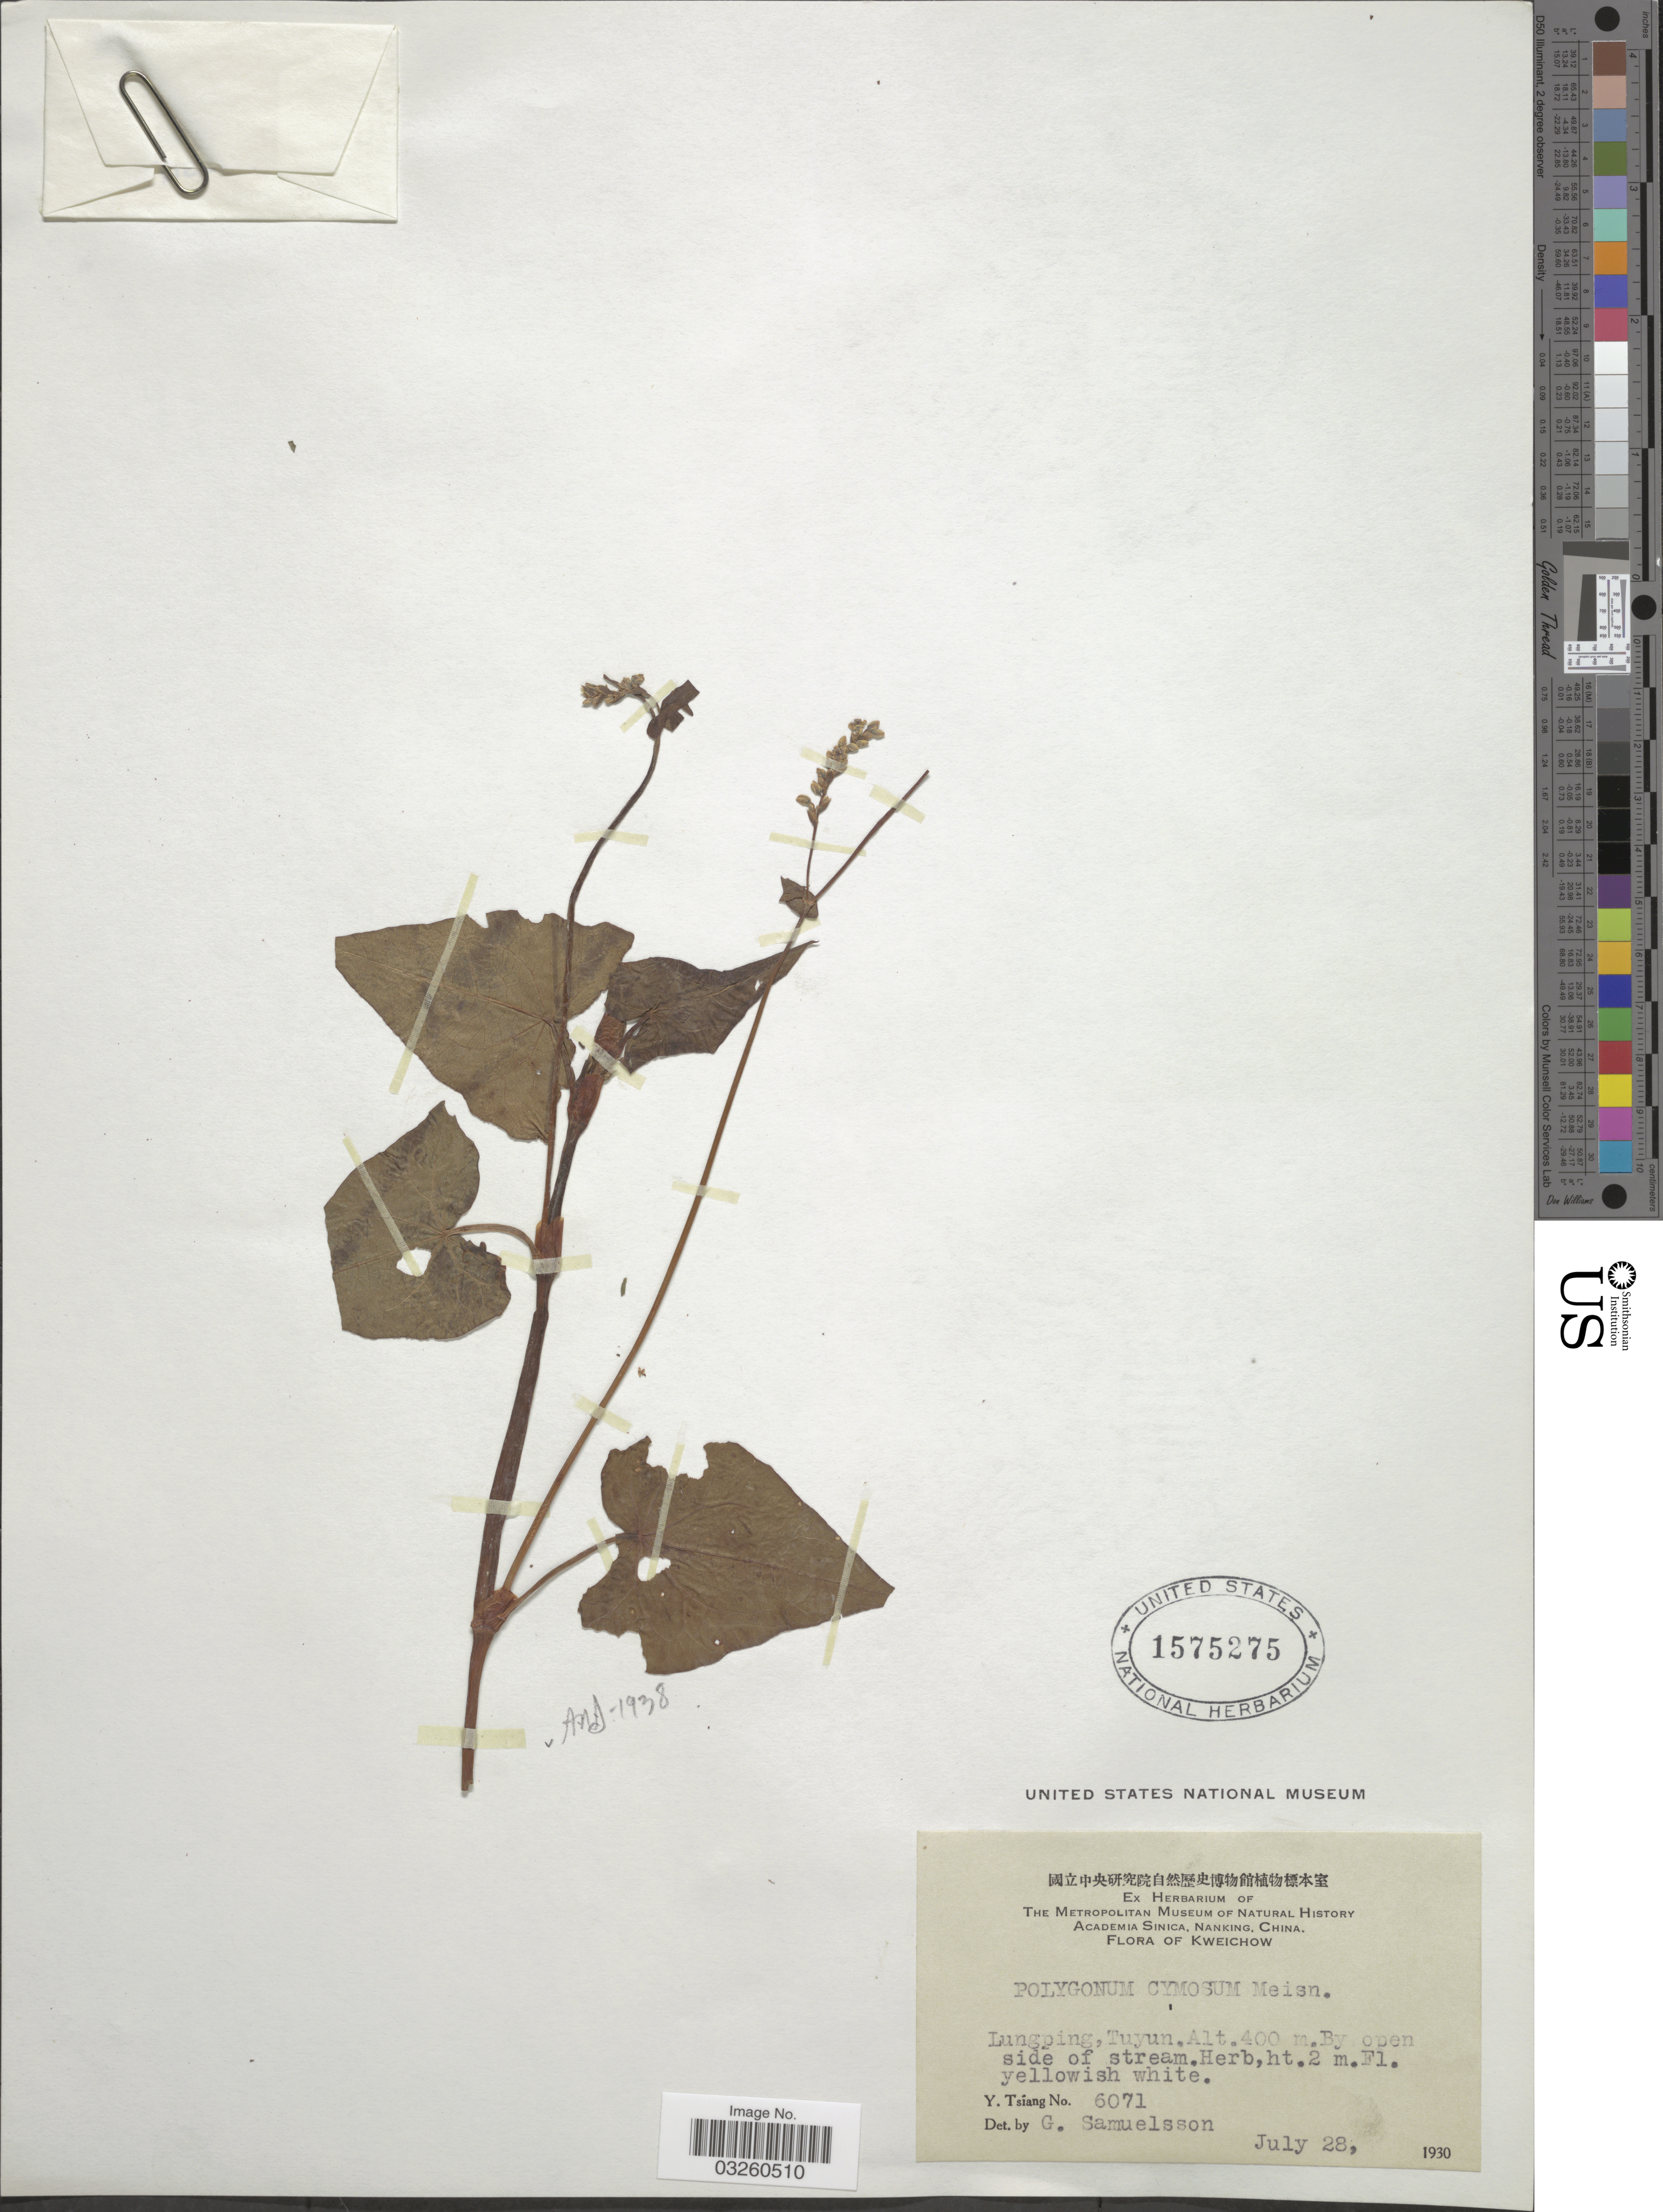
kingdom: Plantae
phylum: Tracheophyta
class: Magnoliopsida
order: Caryophyllales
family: Polygonaceae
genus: Fagopyrum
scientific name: Fagopyrum cymosum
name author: (Trevir.) Meisn.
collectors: Y. Tsiang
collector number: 6071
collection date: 1930-07-28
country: China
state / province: Guizhou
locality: Kweichow. Lungping, Tuyun.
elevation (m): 400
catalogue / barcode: US 1575275